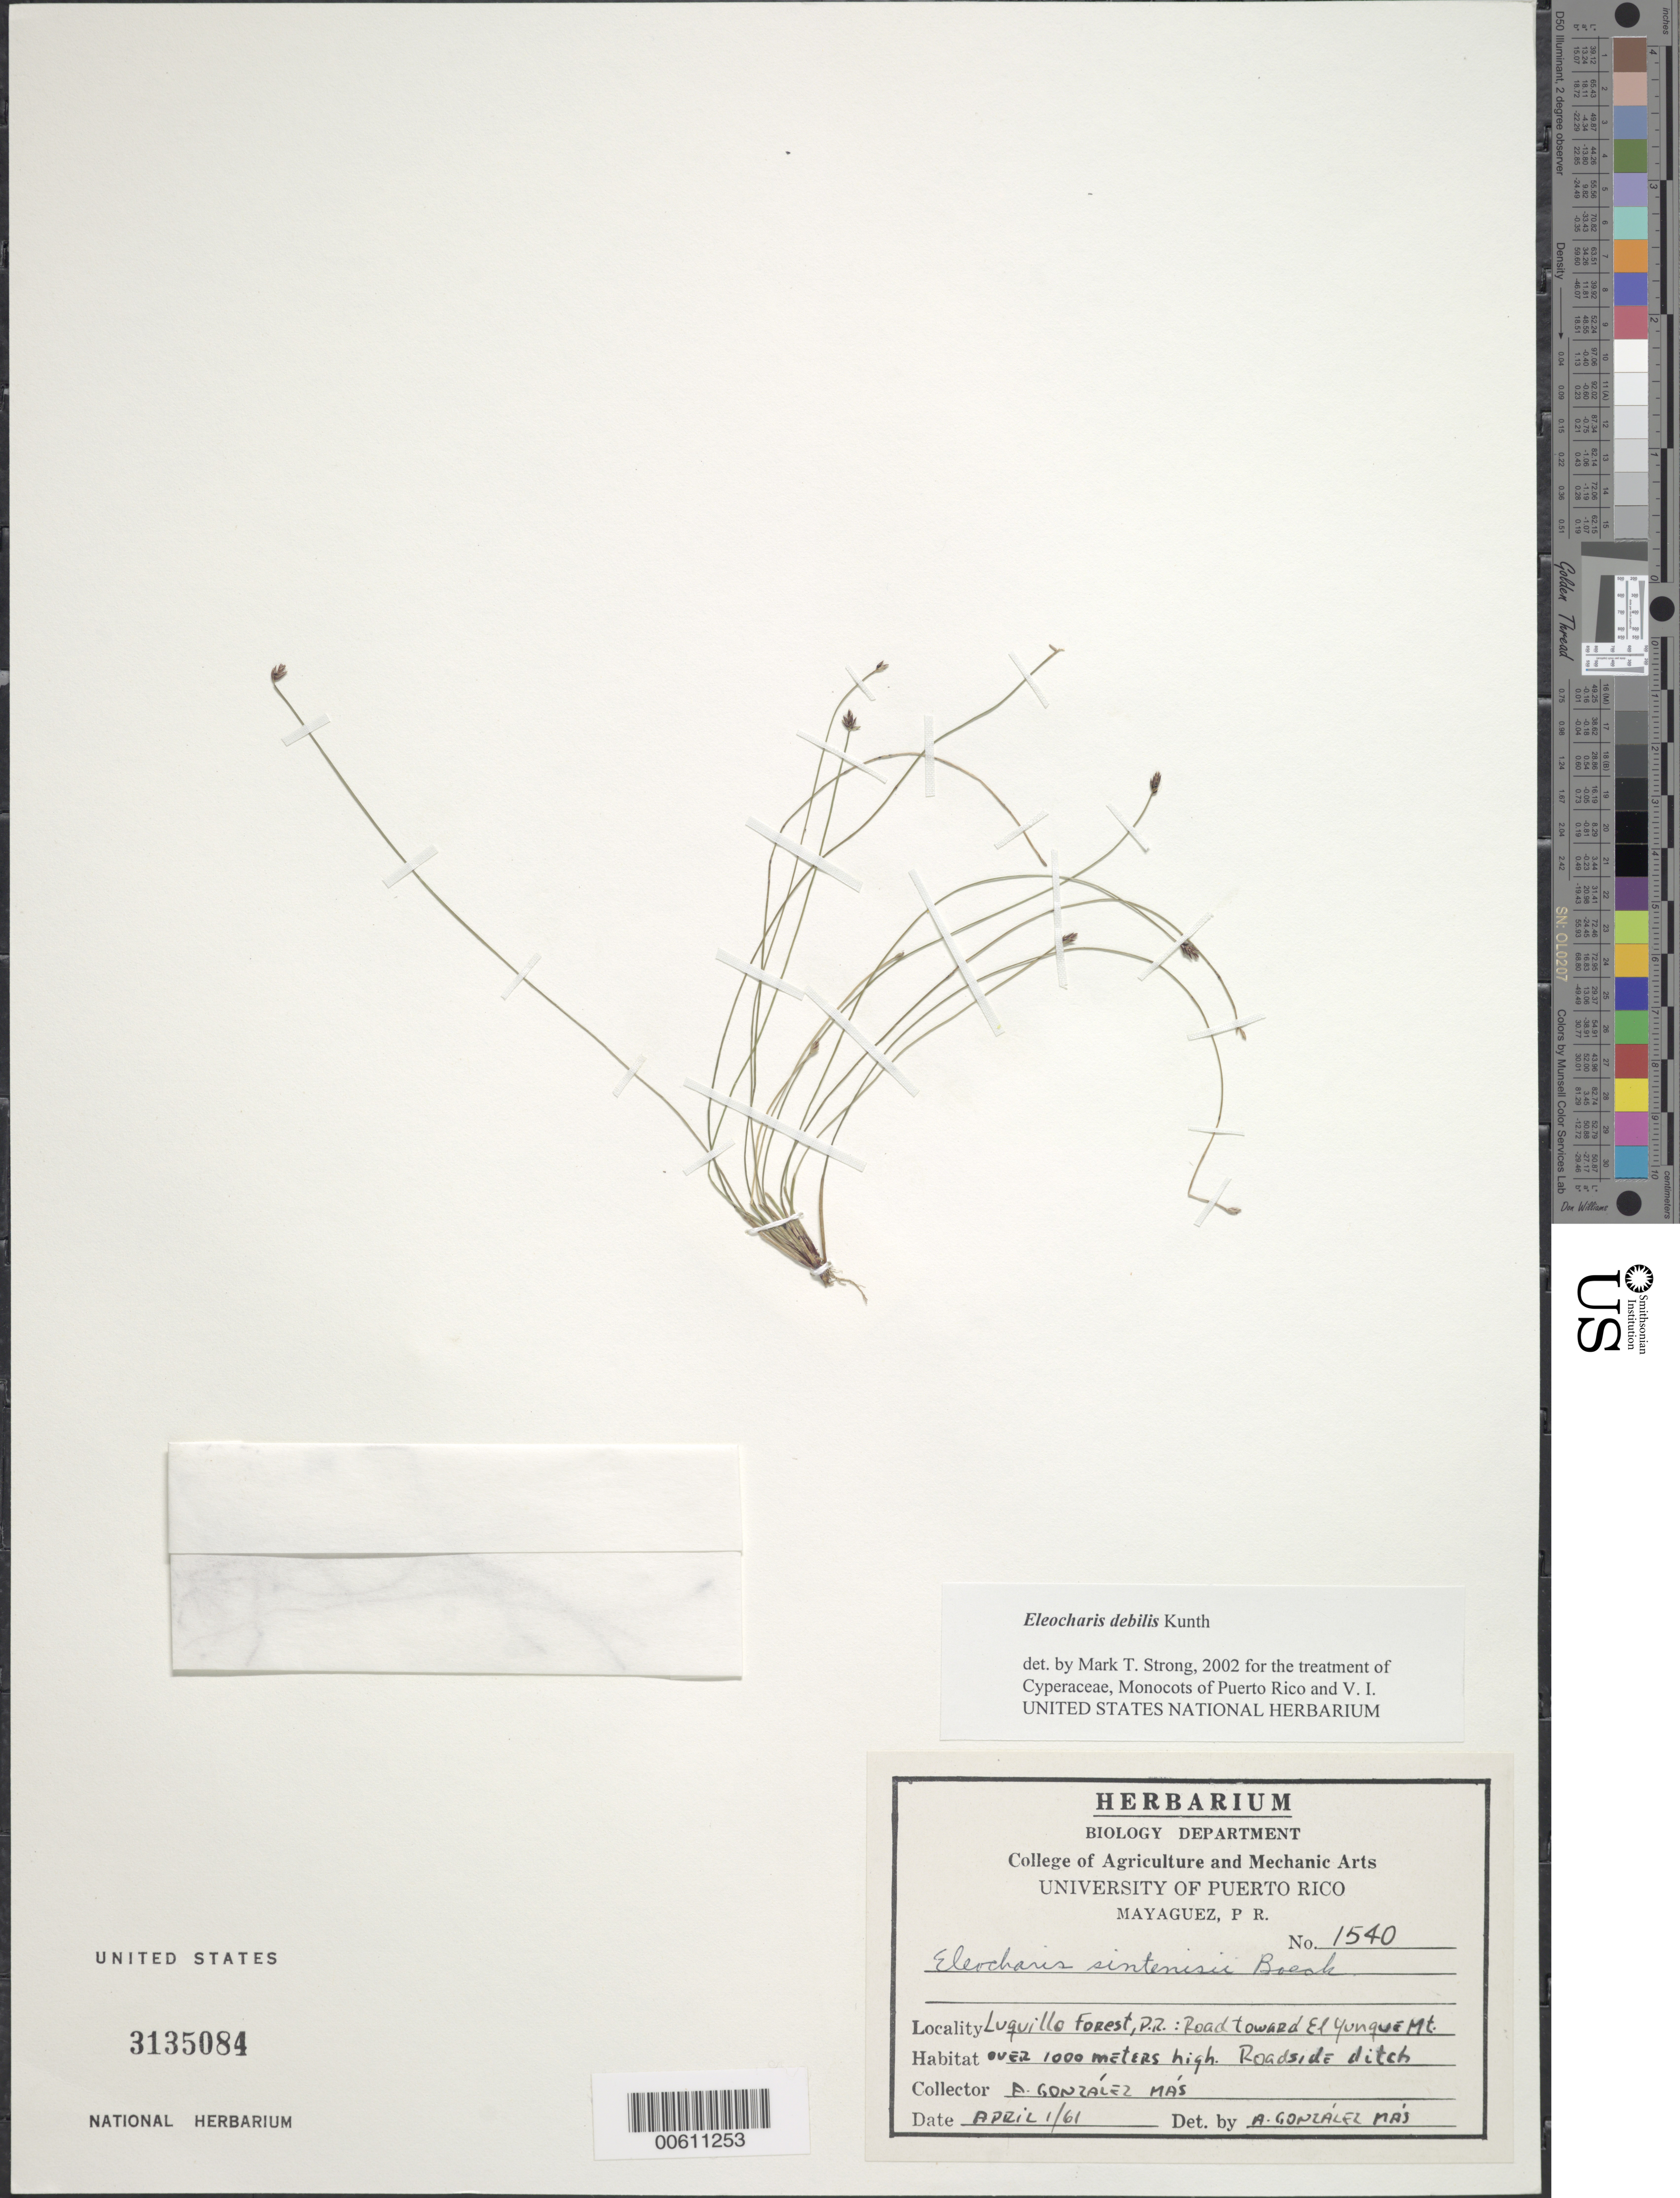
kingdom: Plantae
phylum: Tracheophyta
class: Liliopsida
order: Poales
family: Cyperaceae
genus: Eleocharis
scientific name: Eleocharis debilis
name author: Kunth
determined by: Strong, M. T., (US), Smithsonian Institution - National Museum of Natural History (UNITED STATES)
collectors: A. González Más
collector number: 1540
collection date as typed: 01 Apr 1961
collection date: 1961-04-01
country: Puerto Rico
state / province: Luquillo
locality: Luquillo Forest. Road towards El Yunque mountain.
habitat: Roadside ditch.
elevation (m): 1000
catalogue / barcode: US 3135084